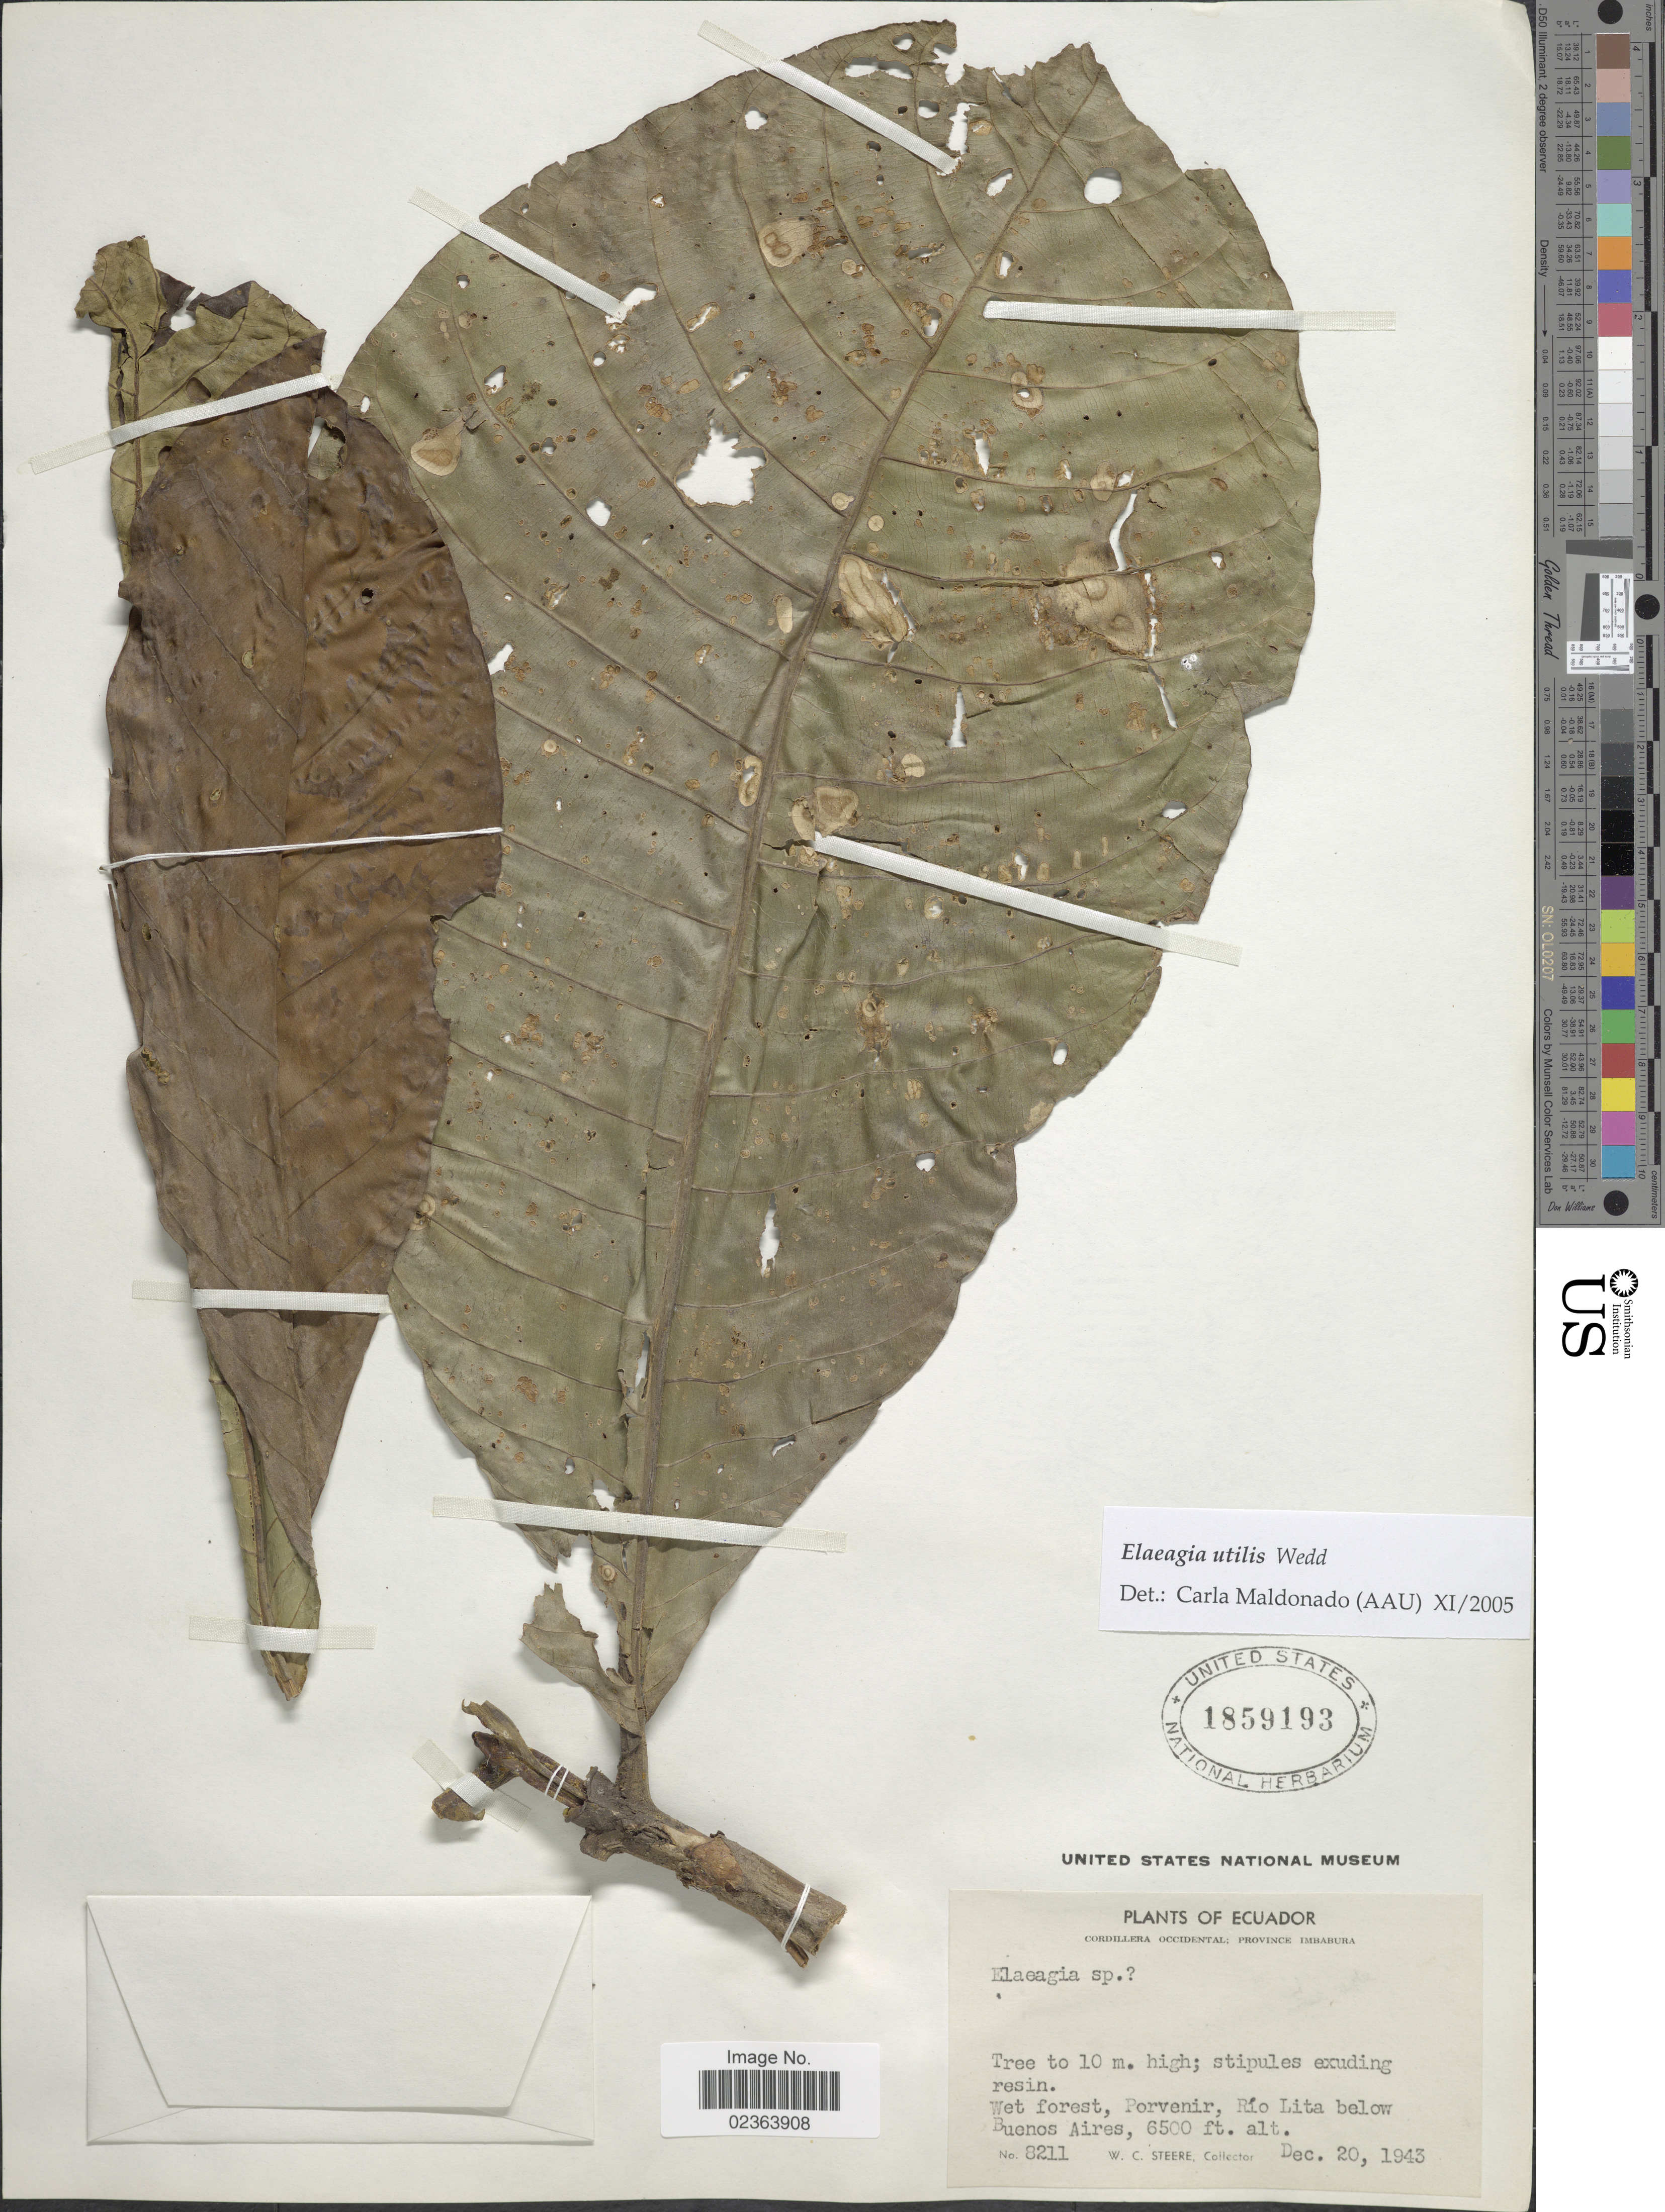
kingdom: Plantae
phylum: Tracheophyta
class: Magnoliopsida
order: Gentianales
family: Rubiaceae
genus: Elaeagia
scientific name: Elaeagia utilis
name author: (Goudot) Wedd.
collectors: W. C. Steere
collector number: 8211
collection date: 1943-12-20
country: Ecuador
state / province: Imbabura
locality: Cordillera Occidental: Province Imbabura, Wet forest, Porvenir, Rio Lita below Buenos Aires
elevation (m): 1981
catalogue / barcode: US 1859193